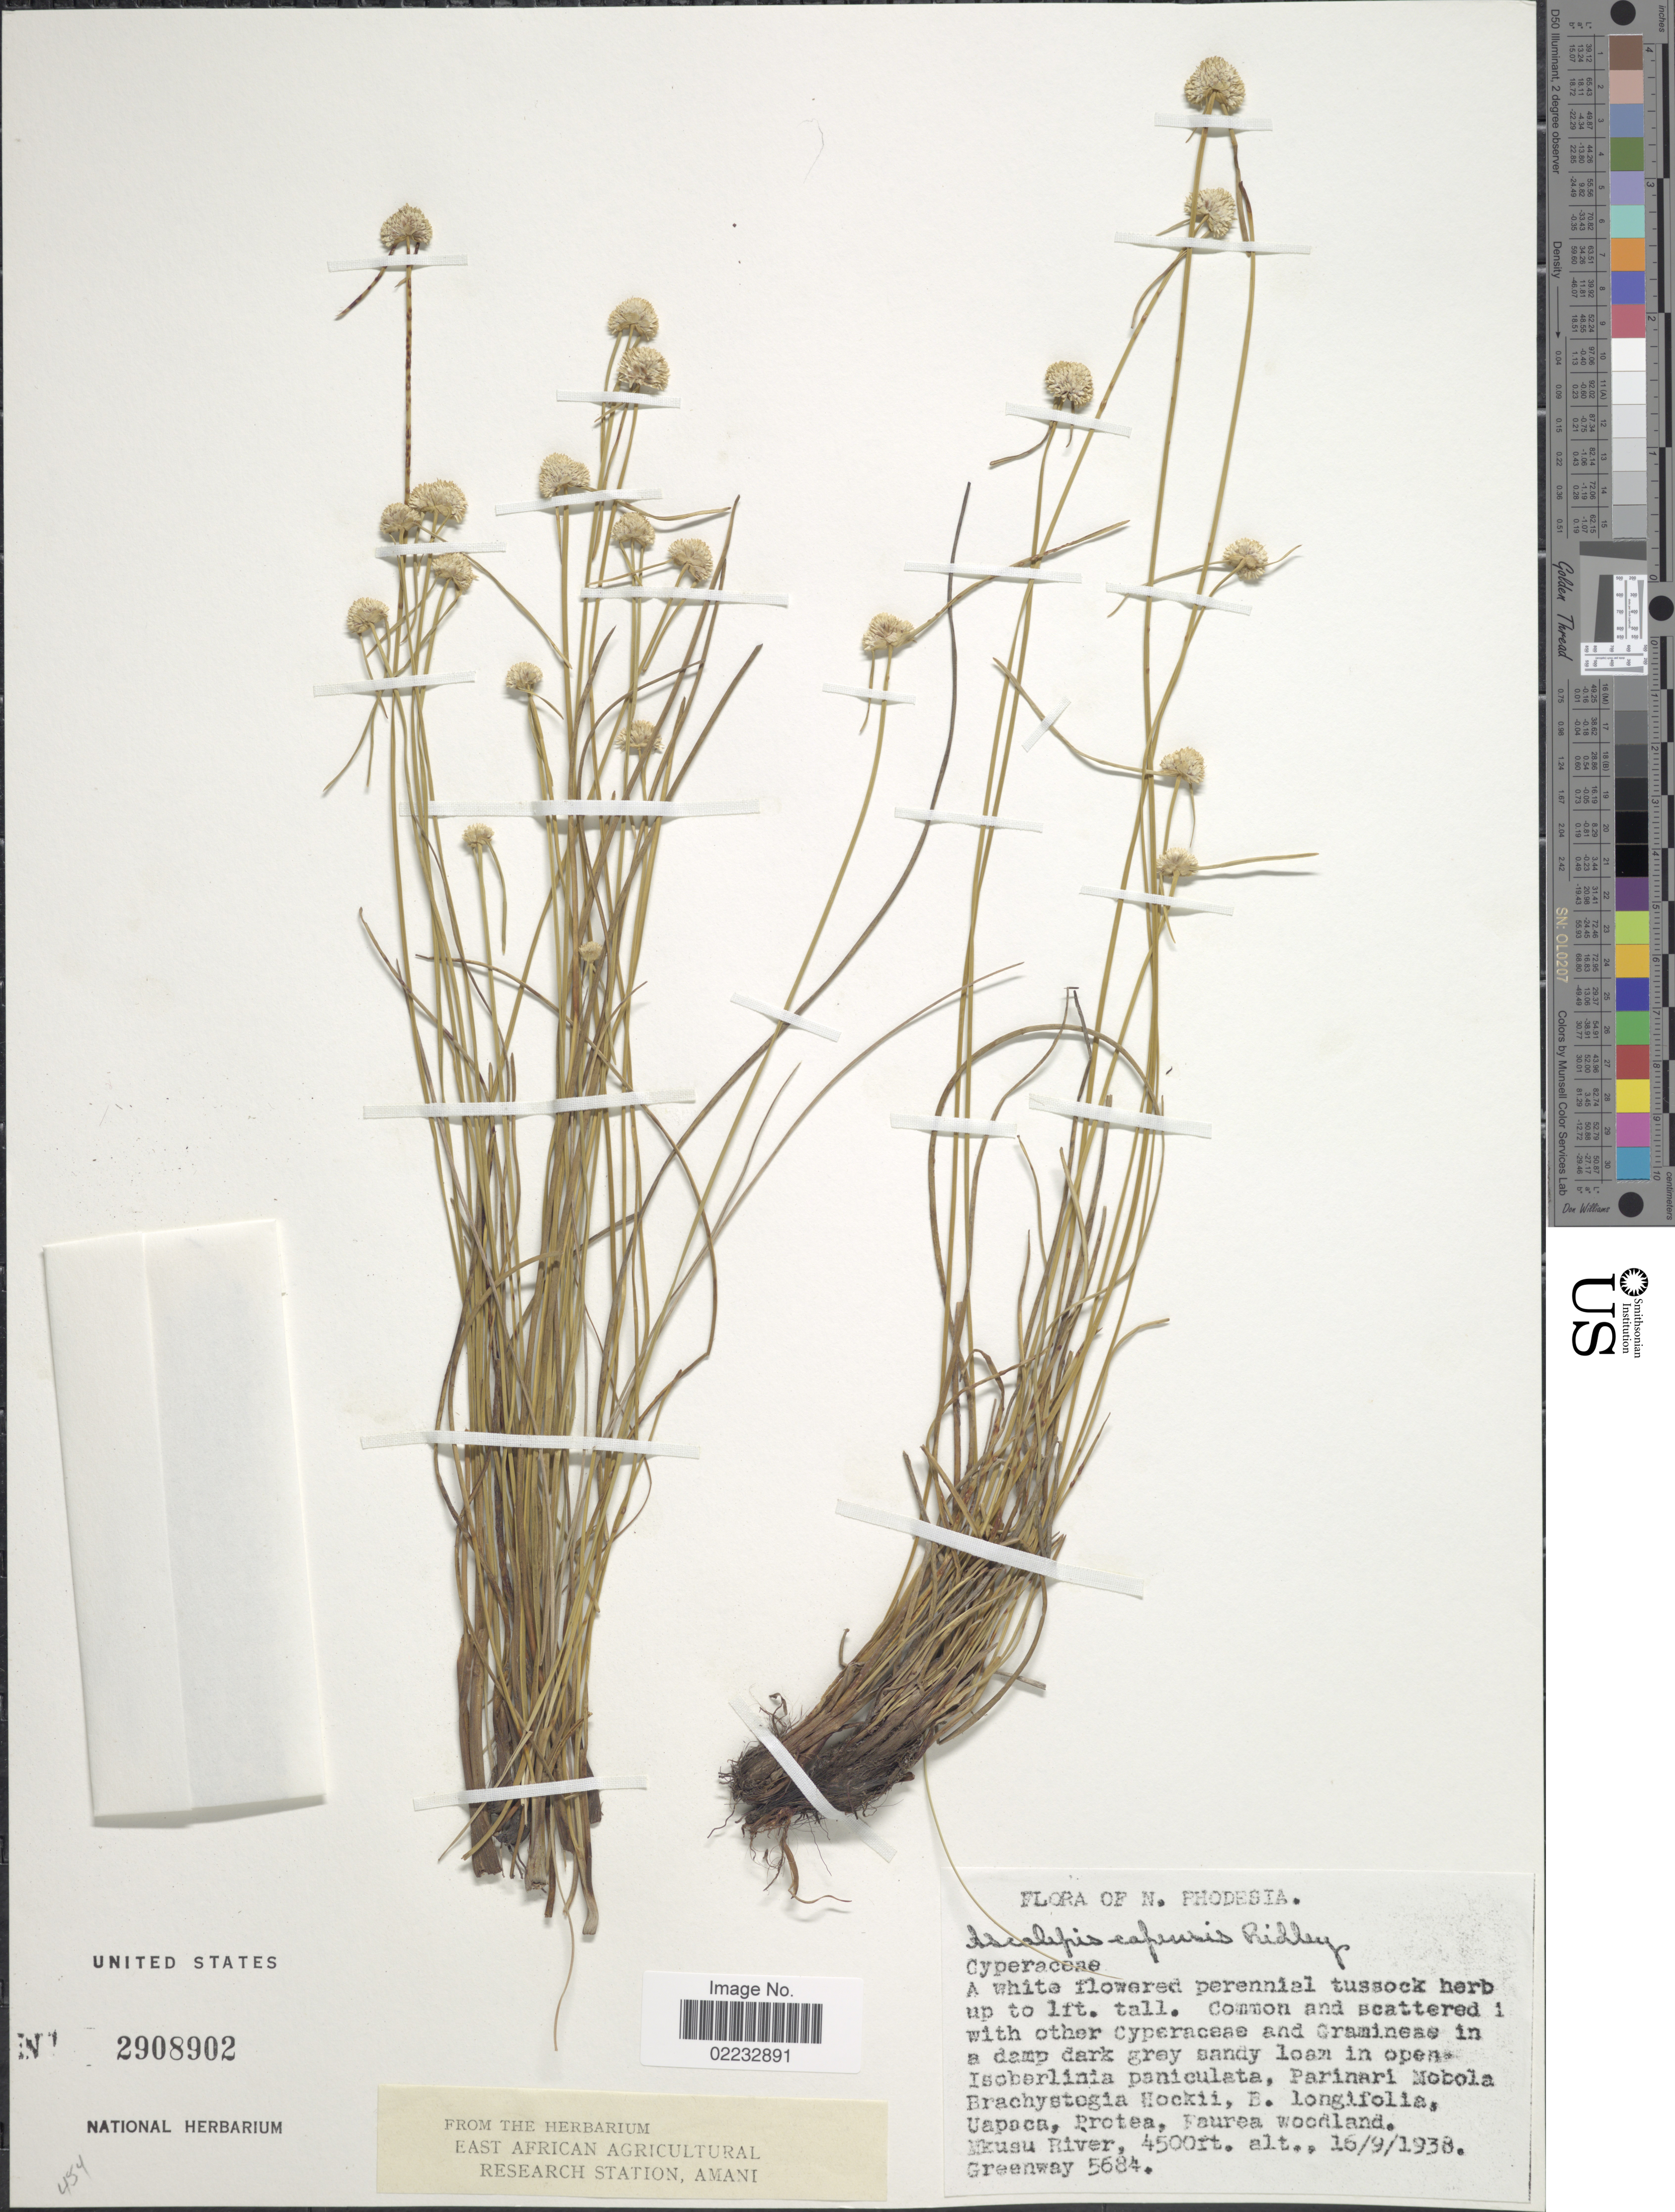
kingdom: Plantae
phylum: Tracheophyta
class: Liliopsida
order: Poales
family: Cyperaceae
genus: Cyperus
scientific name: Cyperus ascocapensis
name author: Bauters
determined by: Strong, M. T., (US), Smithsonian Institution - National Museum of Natural History (UNITED STATES)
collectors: Greenway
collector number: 5684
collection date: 1938-09-16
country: Zambia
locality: N. Rhodesia, Mkusu River.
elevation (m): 1372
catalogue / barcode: US 2908902